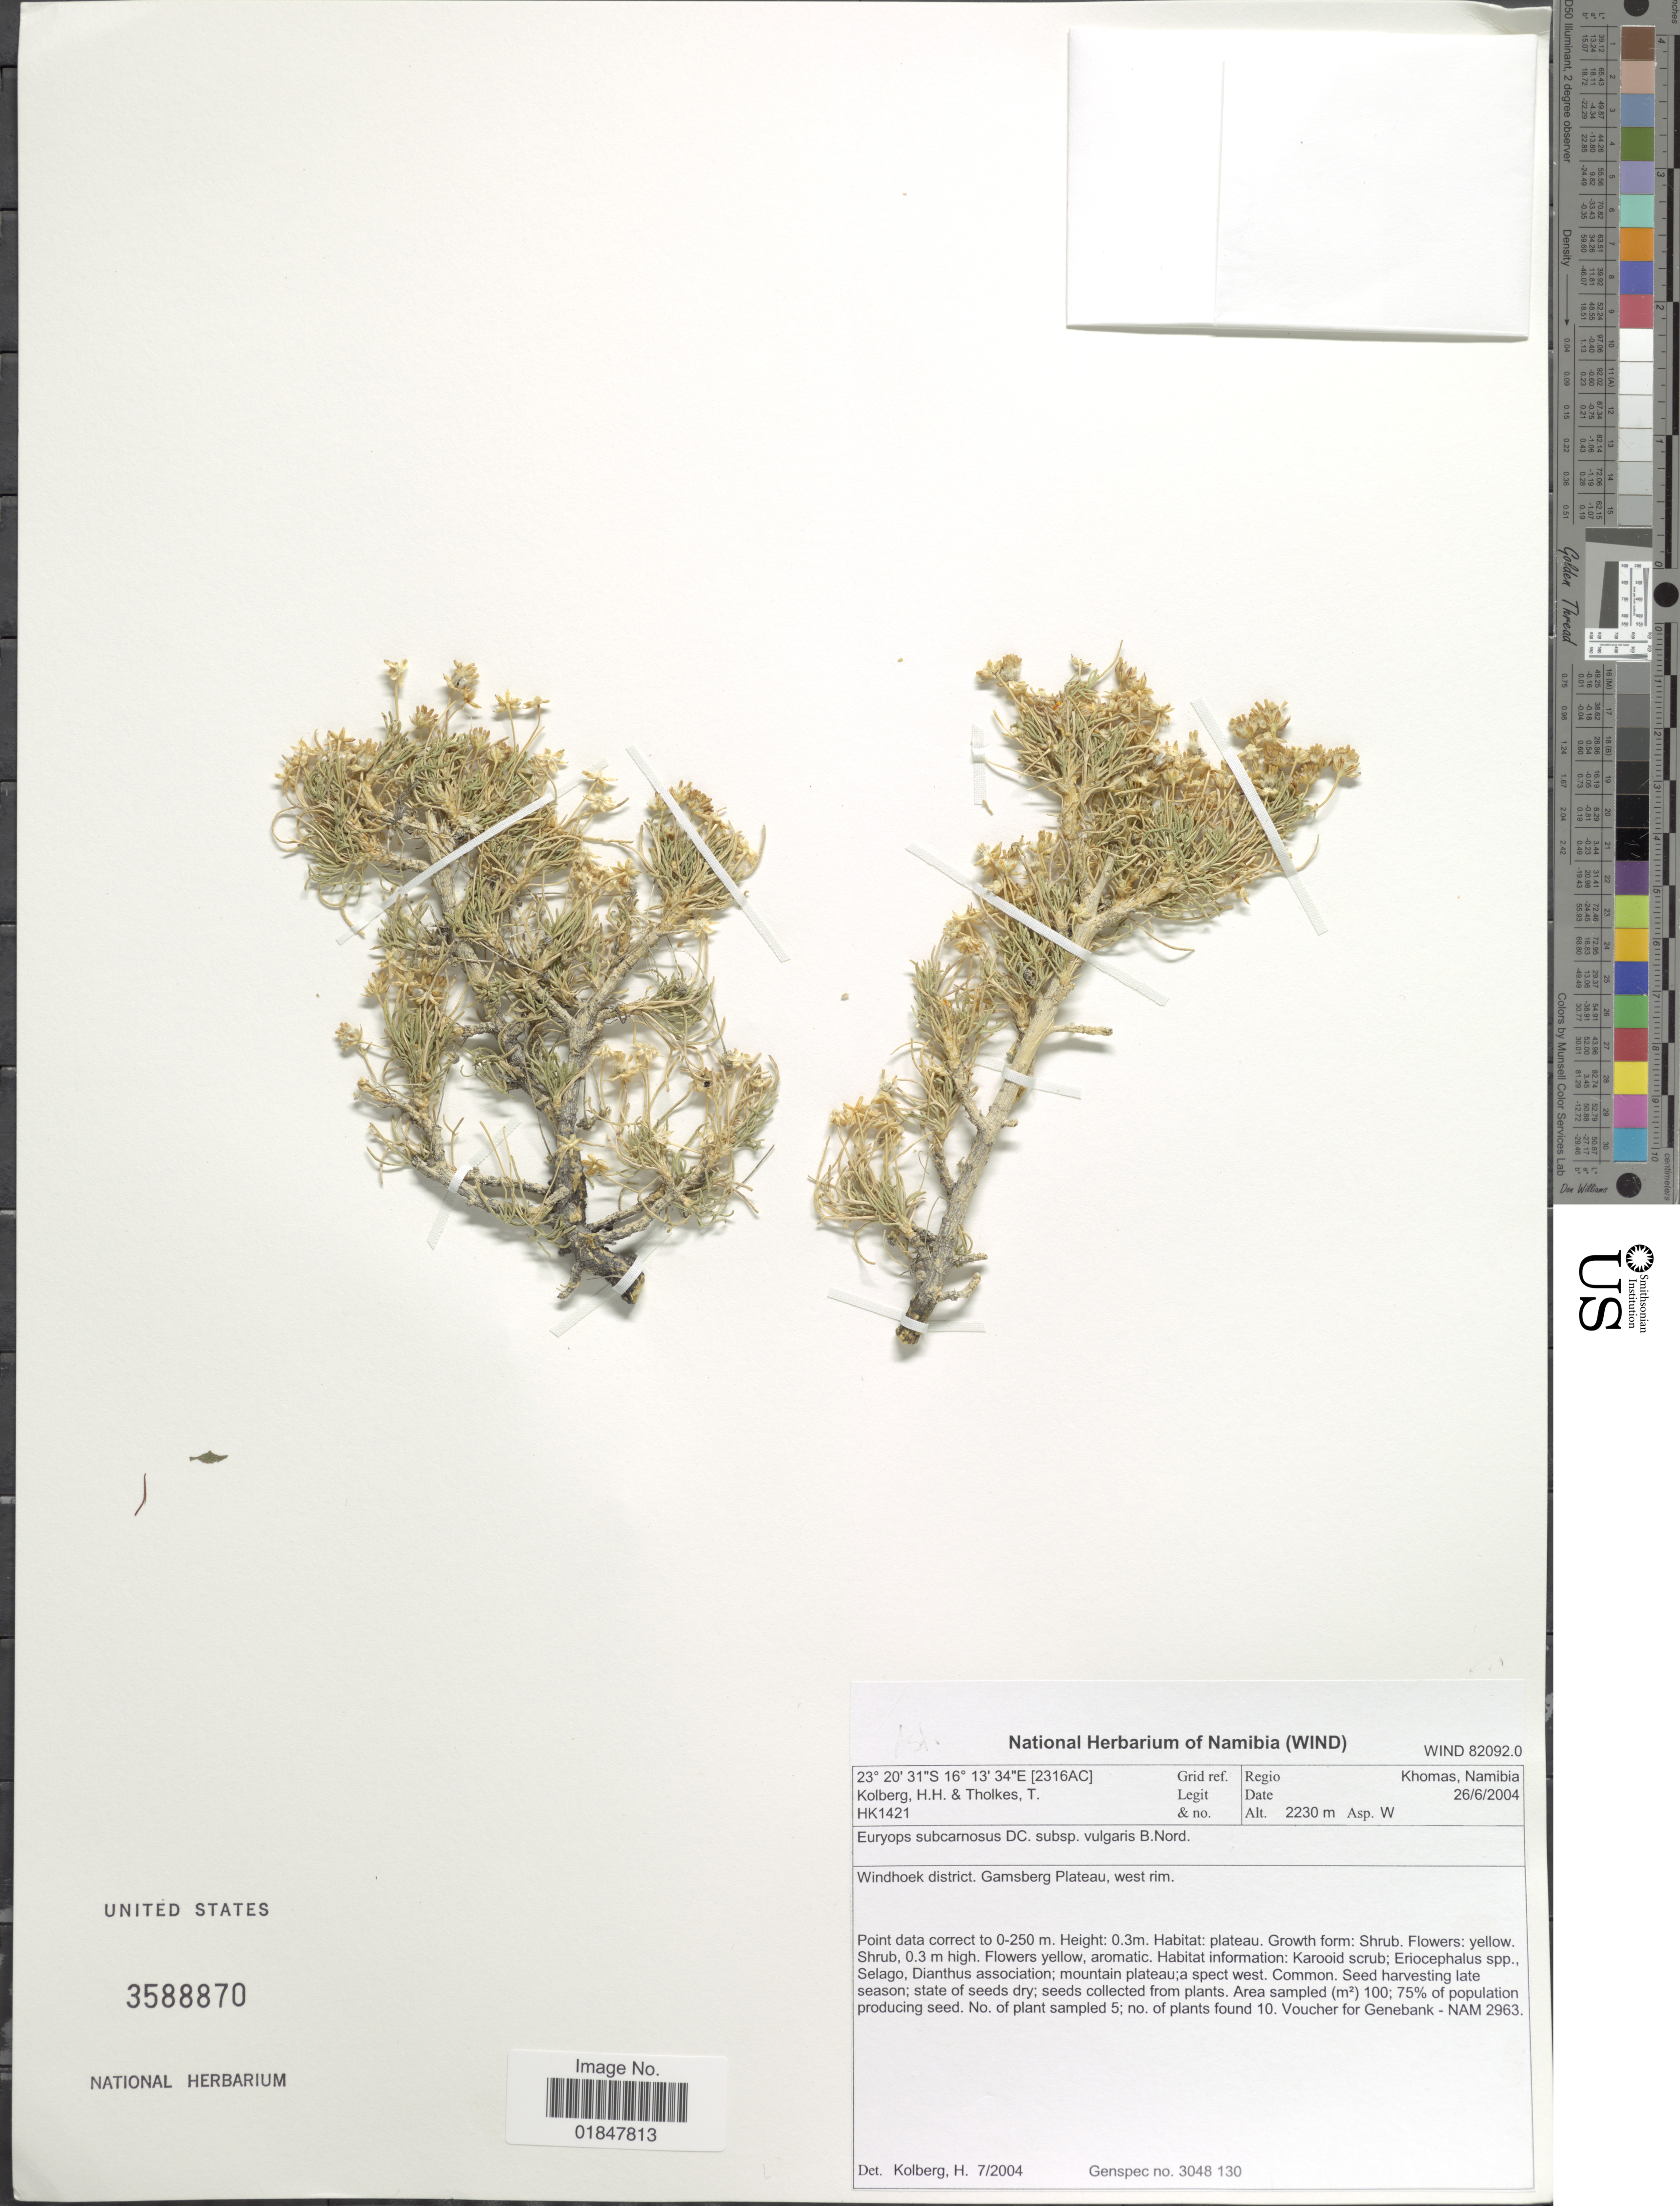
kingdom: Plantae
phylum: Tracheophyta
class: Magnoliopsida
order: Asterales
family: Asteraceae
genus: Euryops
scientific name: Euryops subcarnosus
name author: DC.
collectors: H. H. Kolberg & T. Tholkes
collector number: HK1421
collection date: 2004-06-26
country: Namibia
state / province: Khomas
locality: Windhoek district. Gamsberg Plateau, west rim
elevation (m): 2230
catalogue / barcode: US 3588870